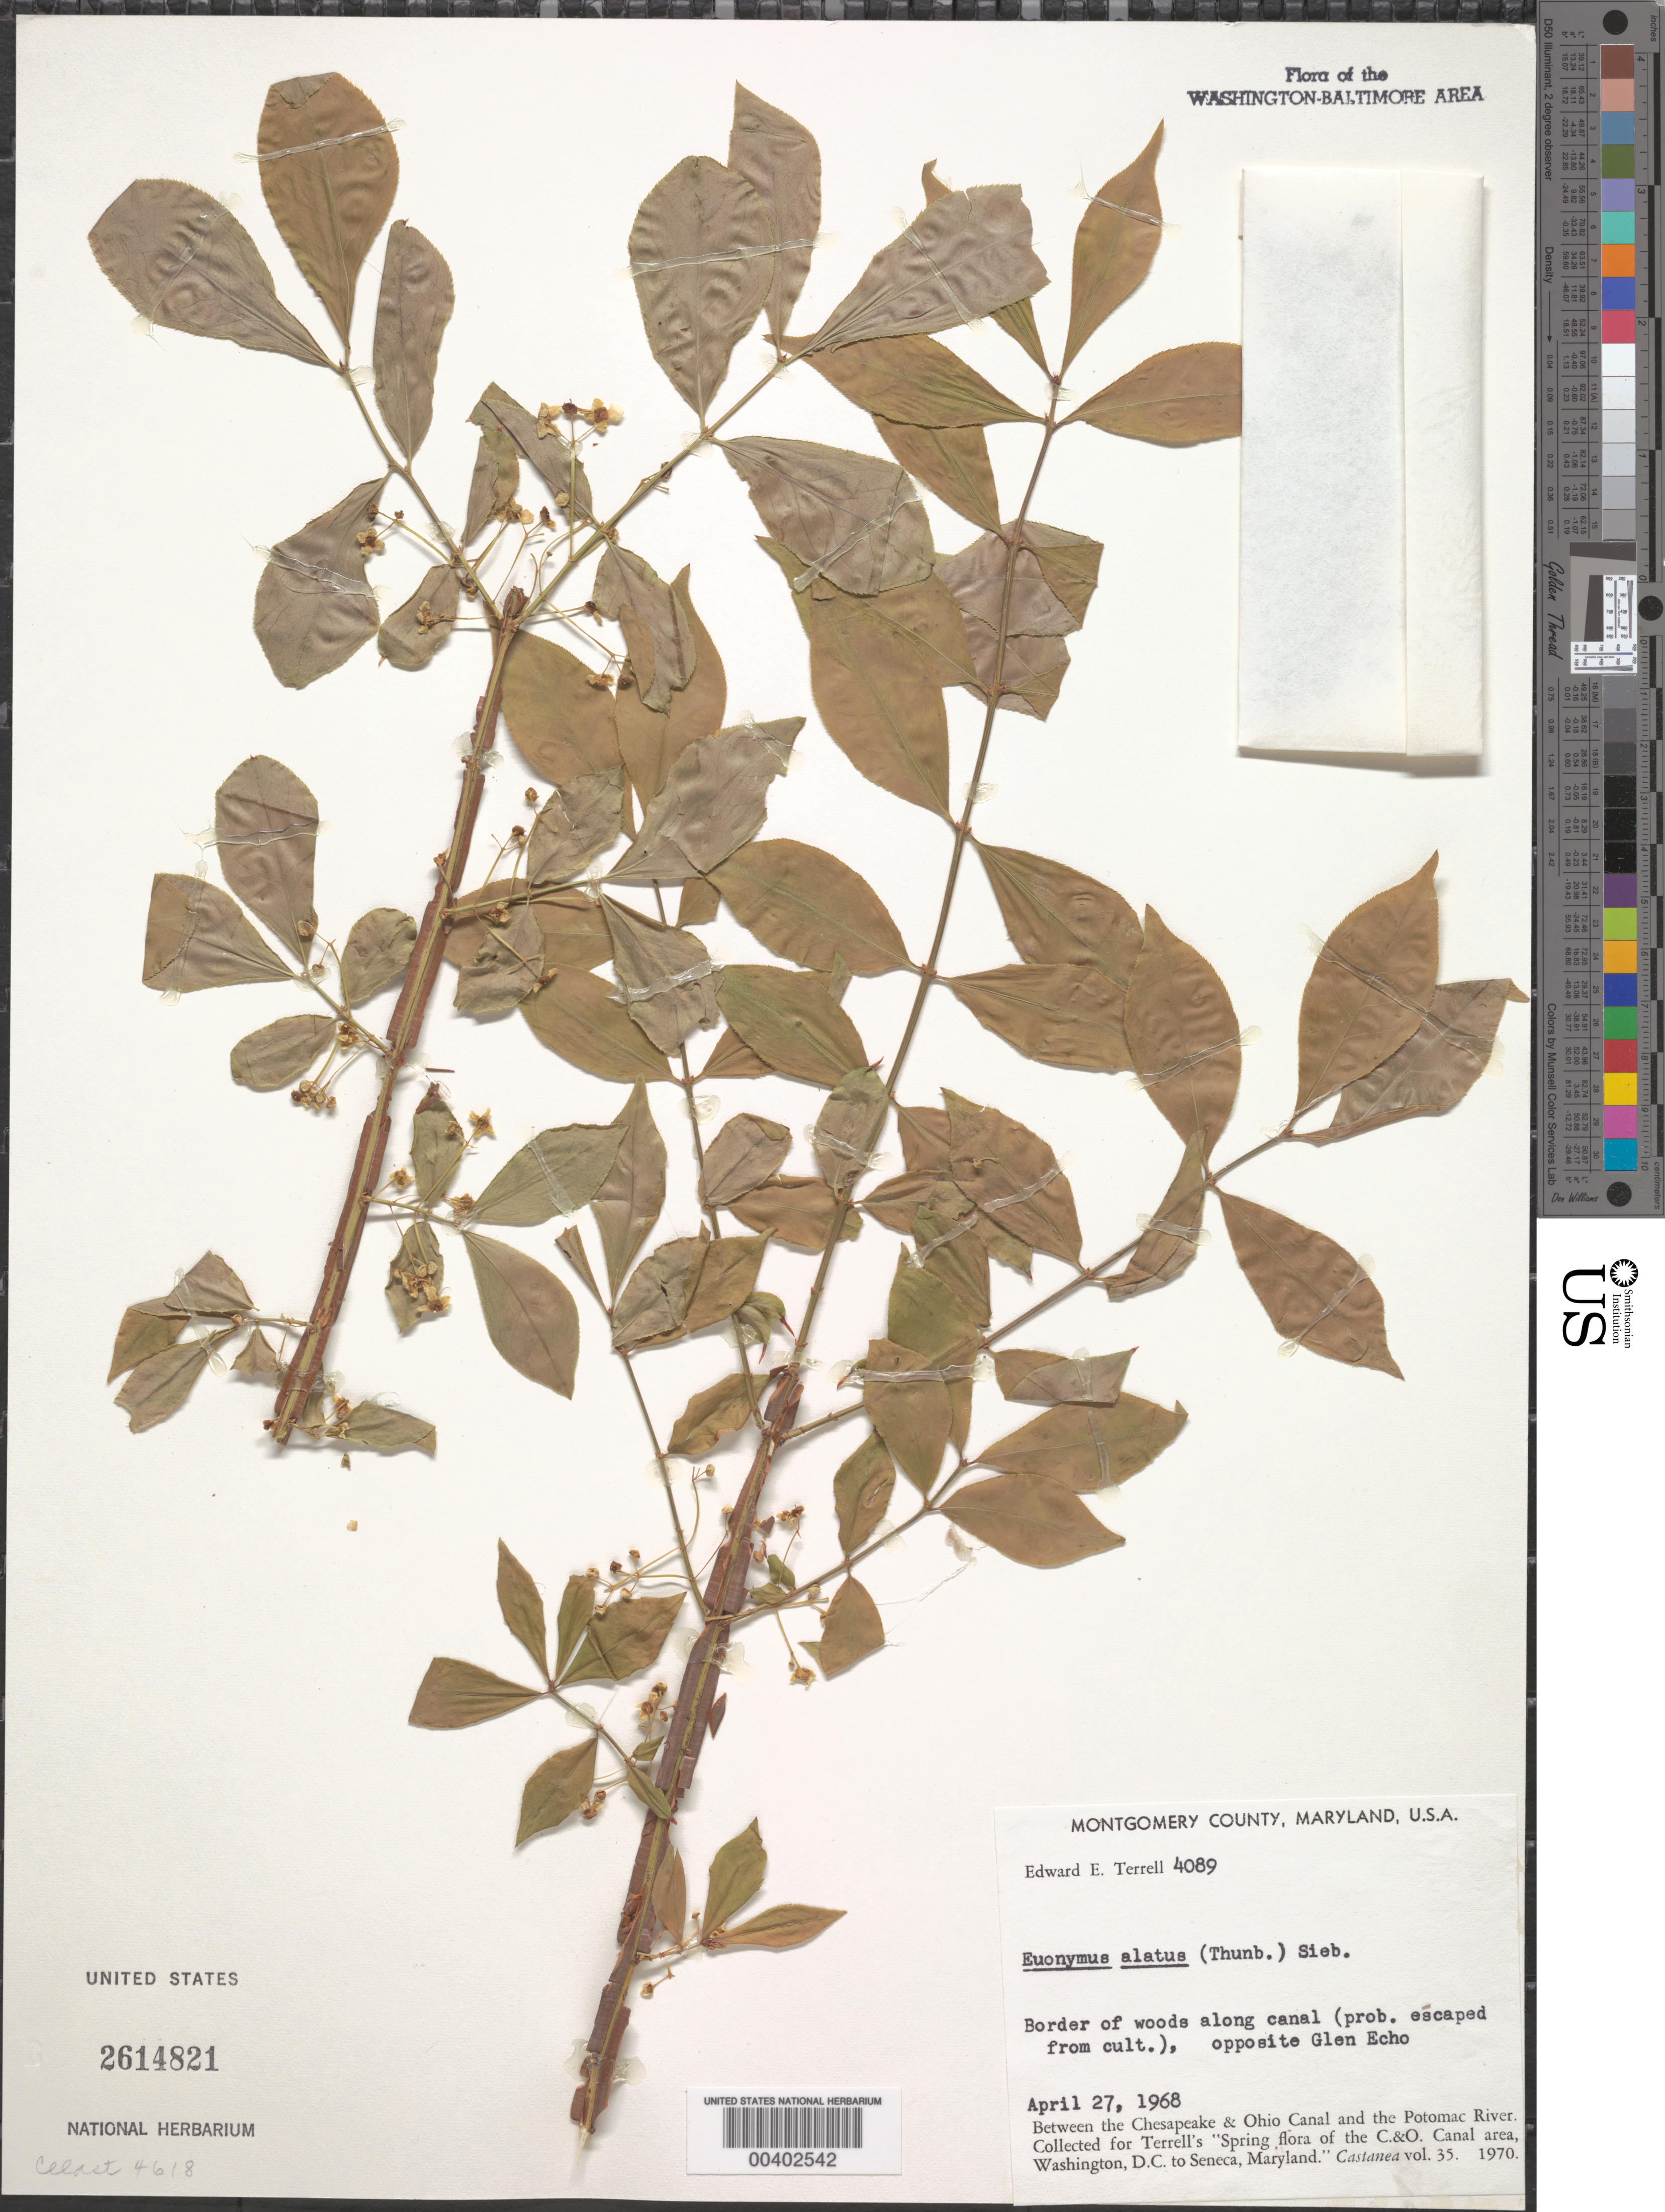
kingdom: Plantae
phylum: Tracheophyta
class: Magnoliopsida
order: Celastrales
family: Celastraceae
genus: Euonymus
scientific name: Euonymus alatus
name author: (Thunb.) Siebold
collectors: E. E. Terrell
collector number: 4089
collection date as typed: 27 Apr 1968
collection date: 1968-04-27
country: United States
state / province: Maryland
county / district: Montgomery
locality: opposite Glen Echo, C. & O. Canal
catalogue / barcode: US 2614821